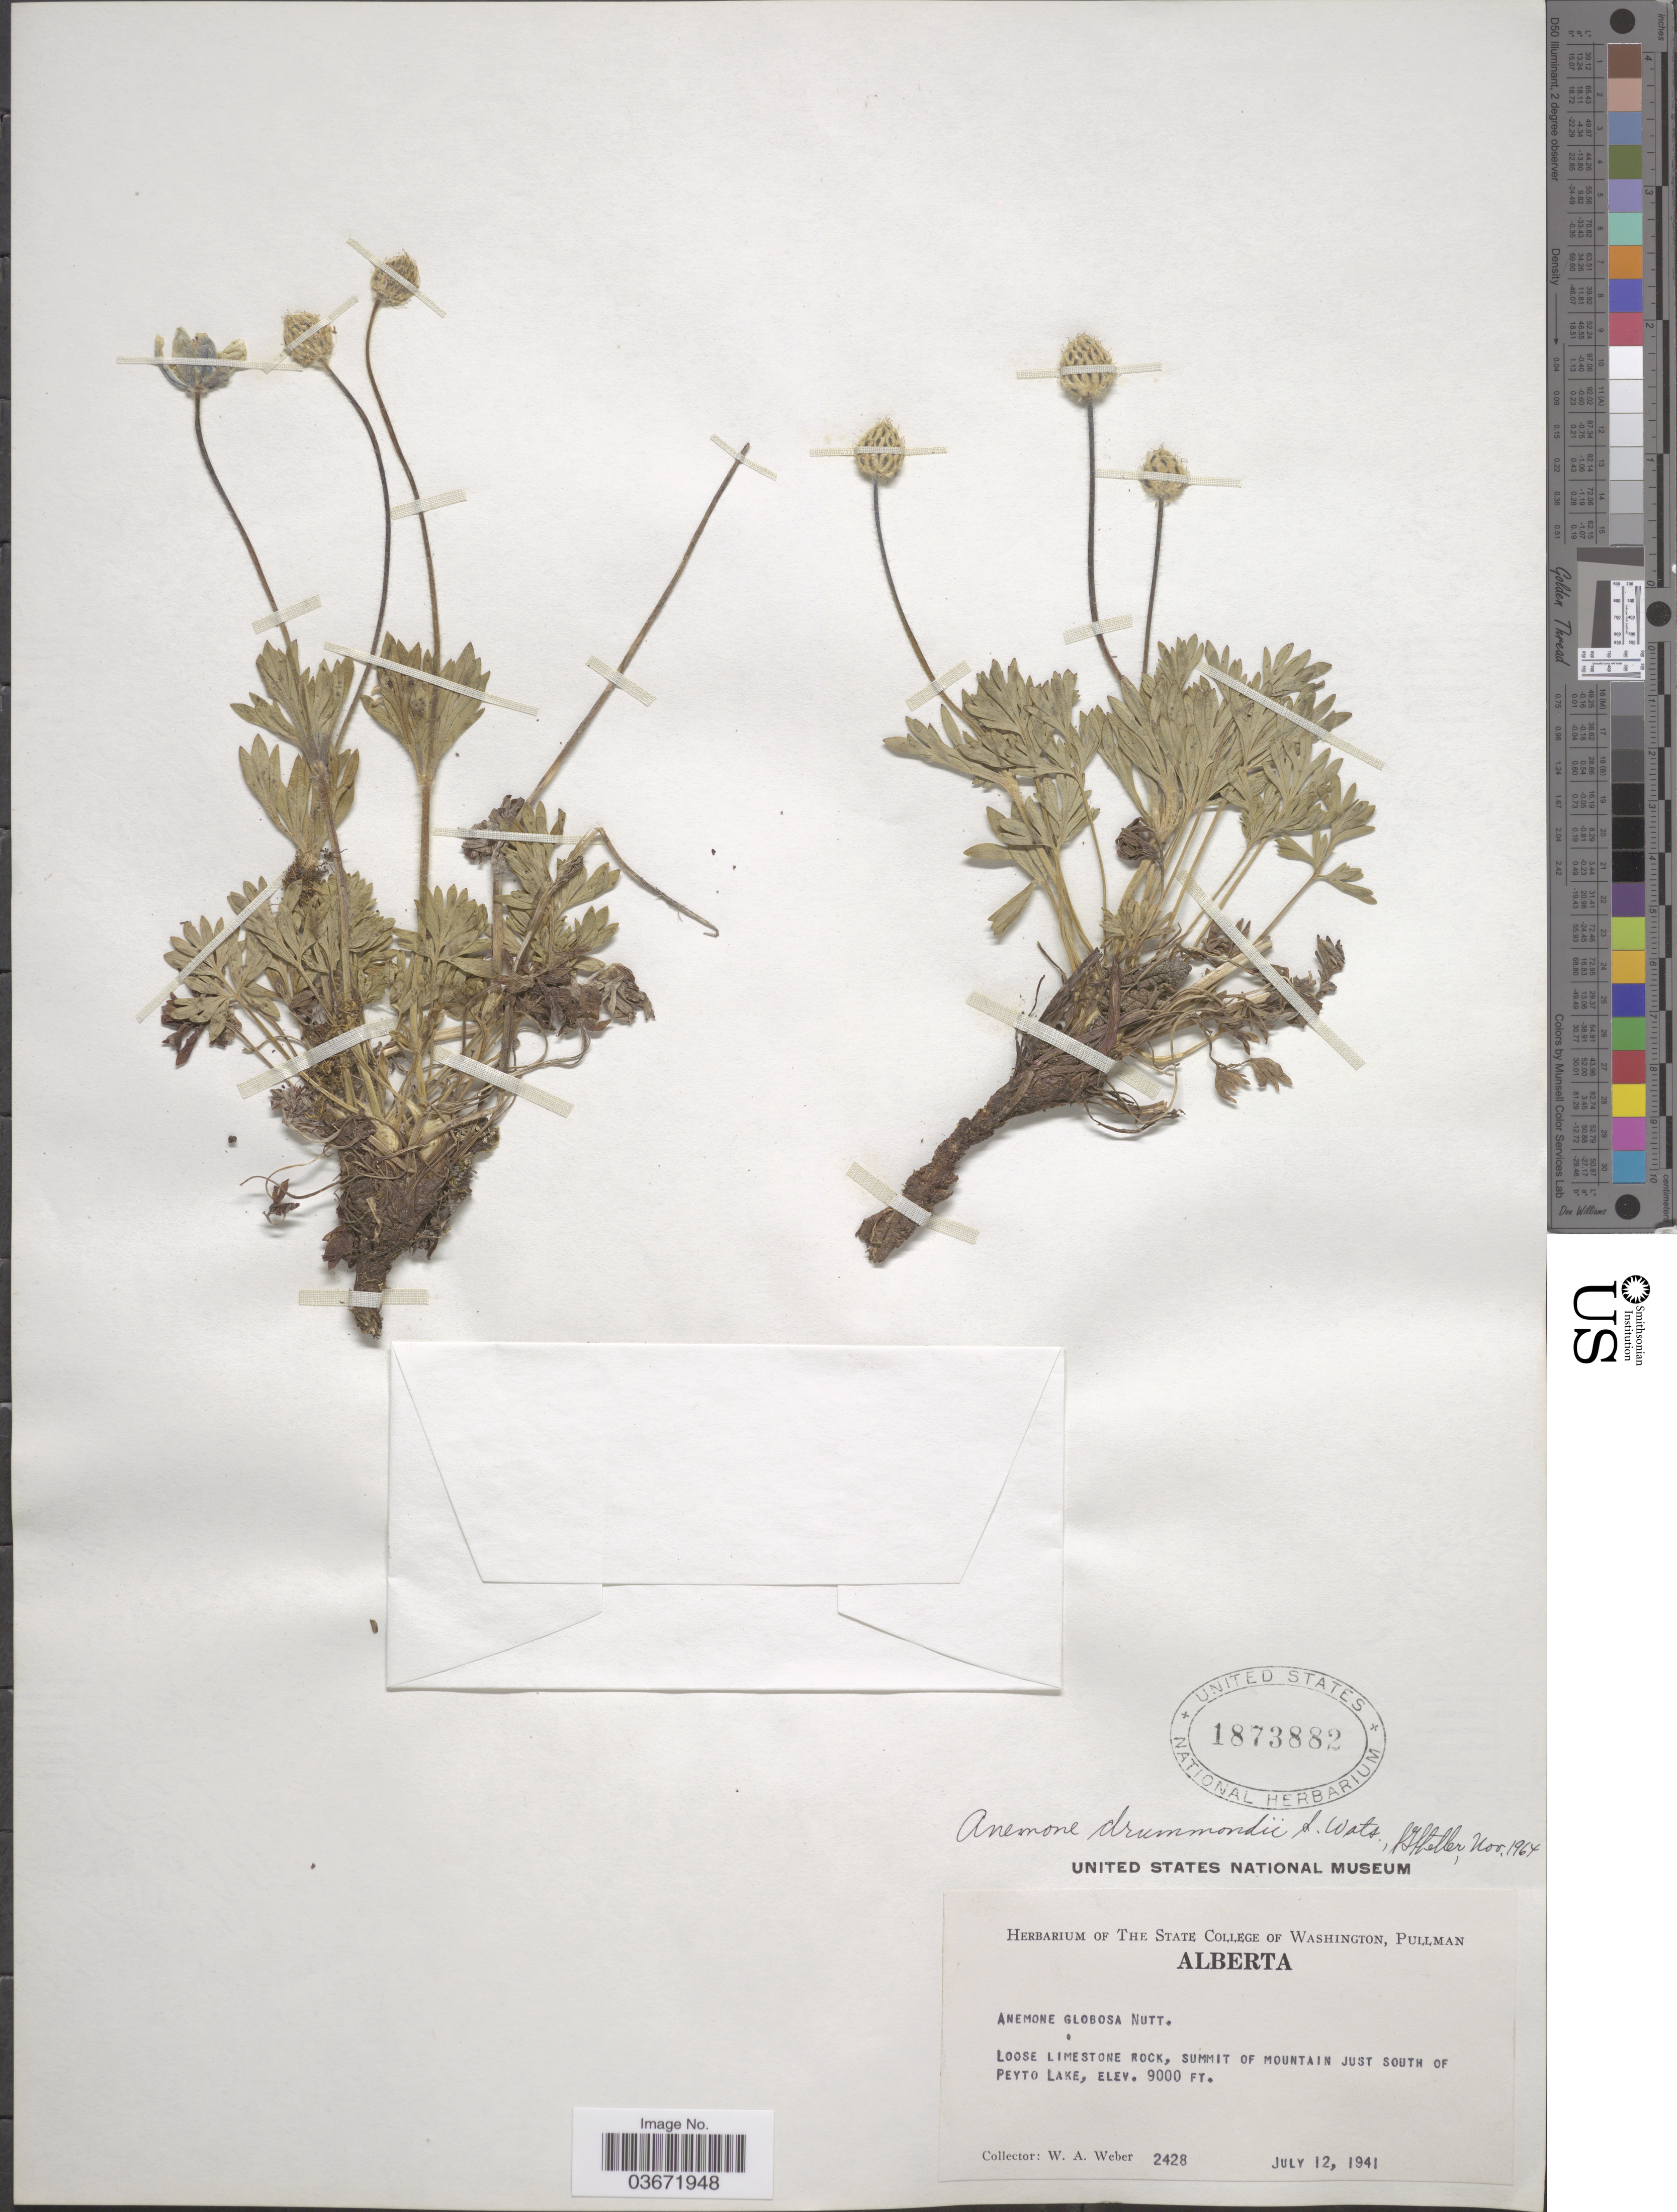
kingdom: Plantae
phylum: Tracheophyta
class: Magnoliopsida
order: Ranunculales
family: Ranunculaceae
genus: Anemone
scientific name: Anemone drummondii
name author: S. Watson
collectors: W. A. Weber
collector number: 2428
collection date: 1941-07-12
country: Canada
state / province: Alberta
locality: Summit of mountain just south of Peyto Lake.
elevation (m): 2743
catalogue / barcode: US 1873882